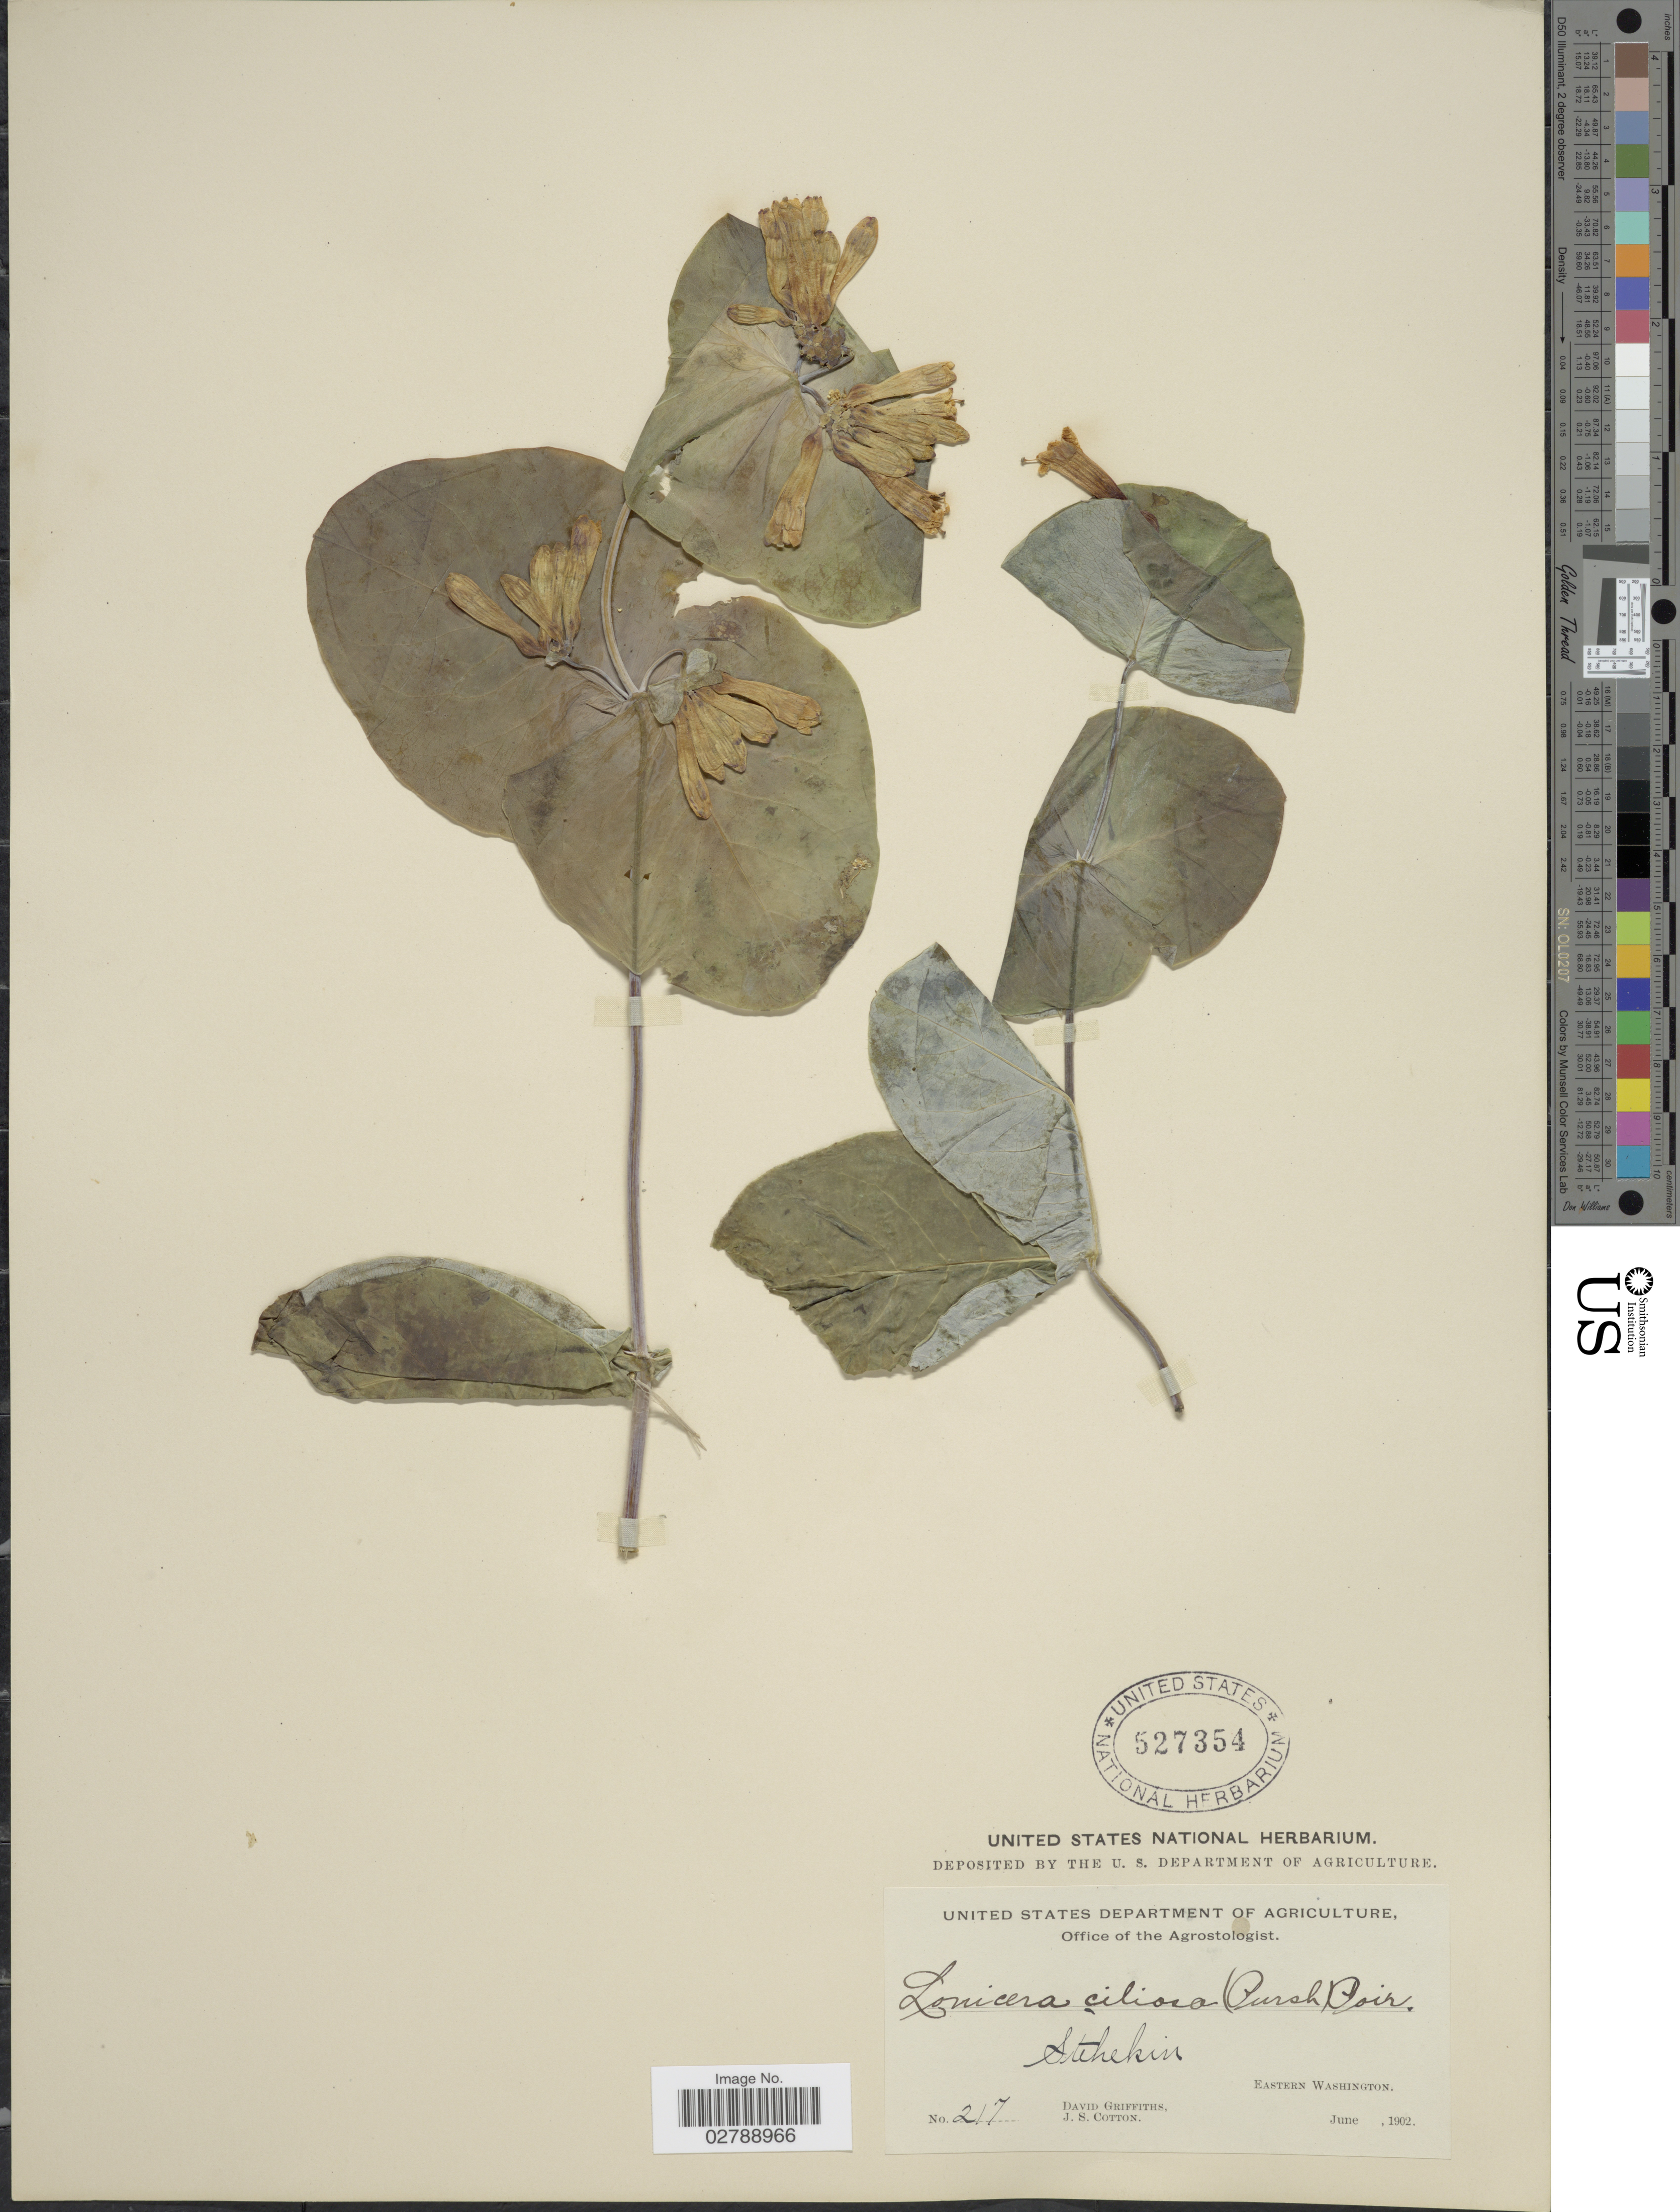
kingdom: Plantae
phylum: Tracheophyta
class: Magnoliopsida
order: Dipsacales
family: Caprifoliaceae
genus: Lonicera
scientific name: Lonicera ciliosa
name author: Poir.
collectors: D. Griffiths & J. S. Cotton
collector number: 217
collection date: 1902-06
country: United States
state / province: Washington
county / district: Chelan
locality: Eastern Washington. Stehekin.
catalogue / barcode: US 527354